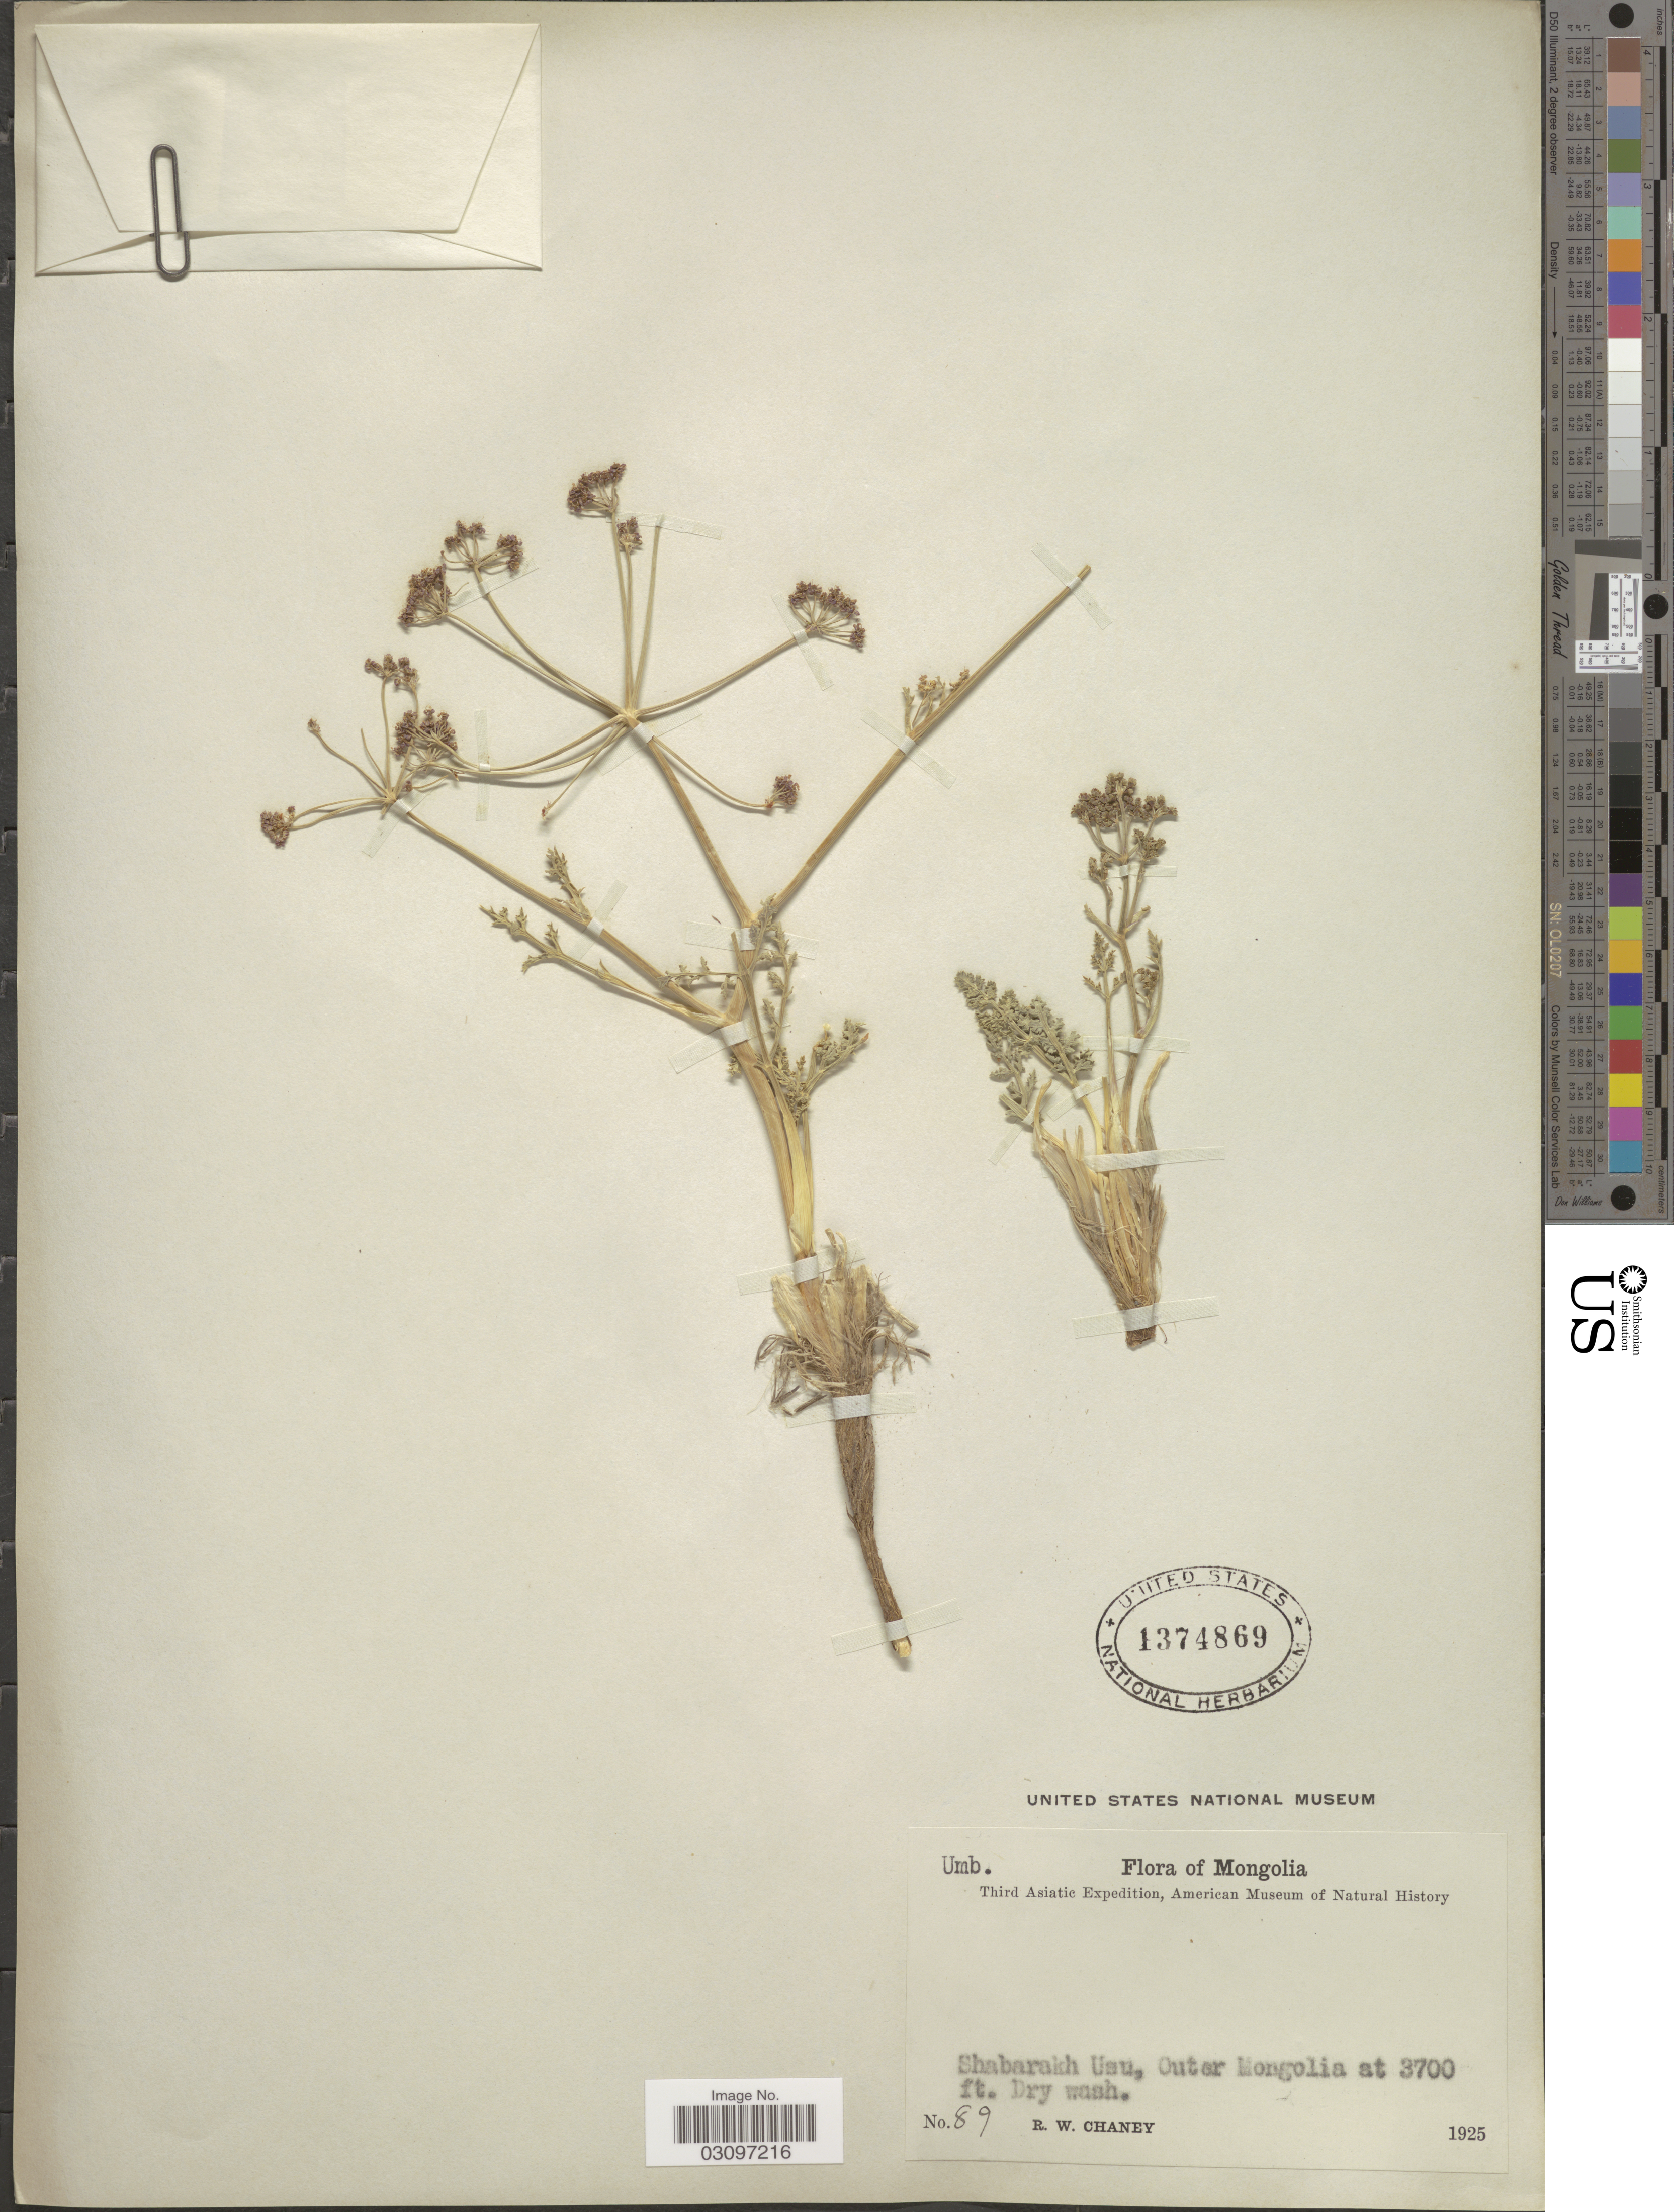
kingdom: Plantae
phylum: Tracheophyta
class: Magnoliopsida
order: Apiales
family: Apiaceae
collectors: R. Chaney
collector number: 89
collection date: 1925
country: Mongolia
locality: Shabarakh Usu, Outer Mongolia.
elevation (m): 1128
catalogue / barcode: US 1374869